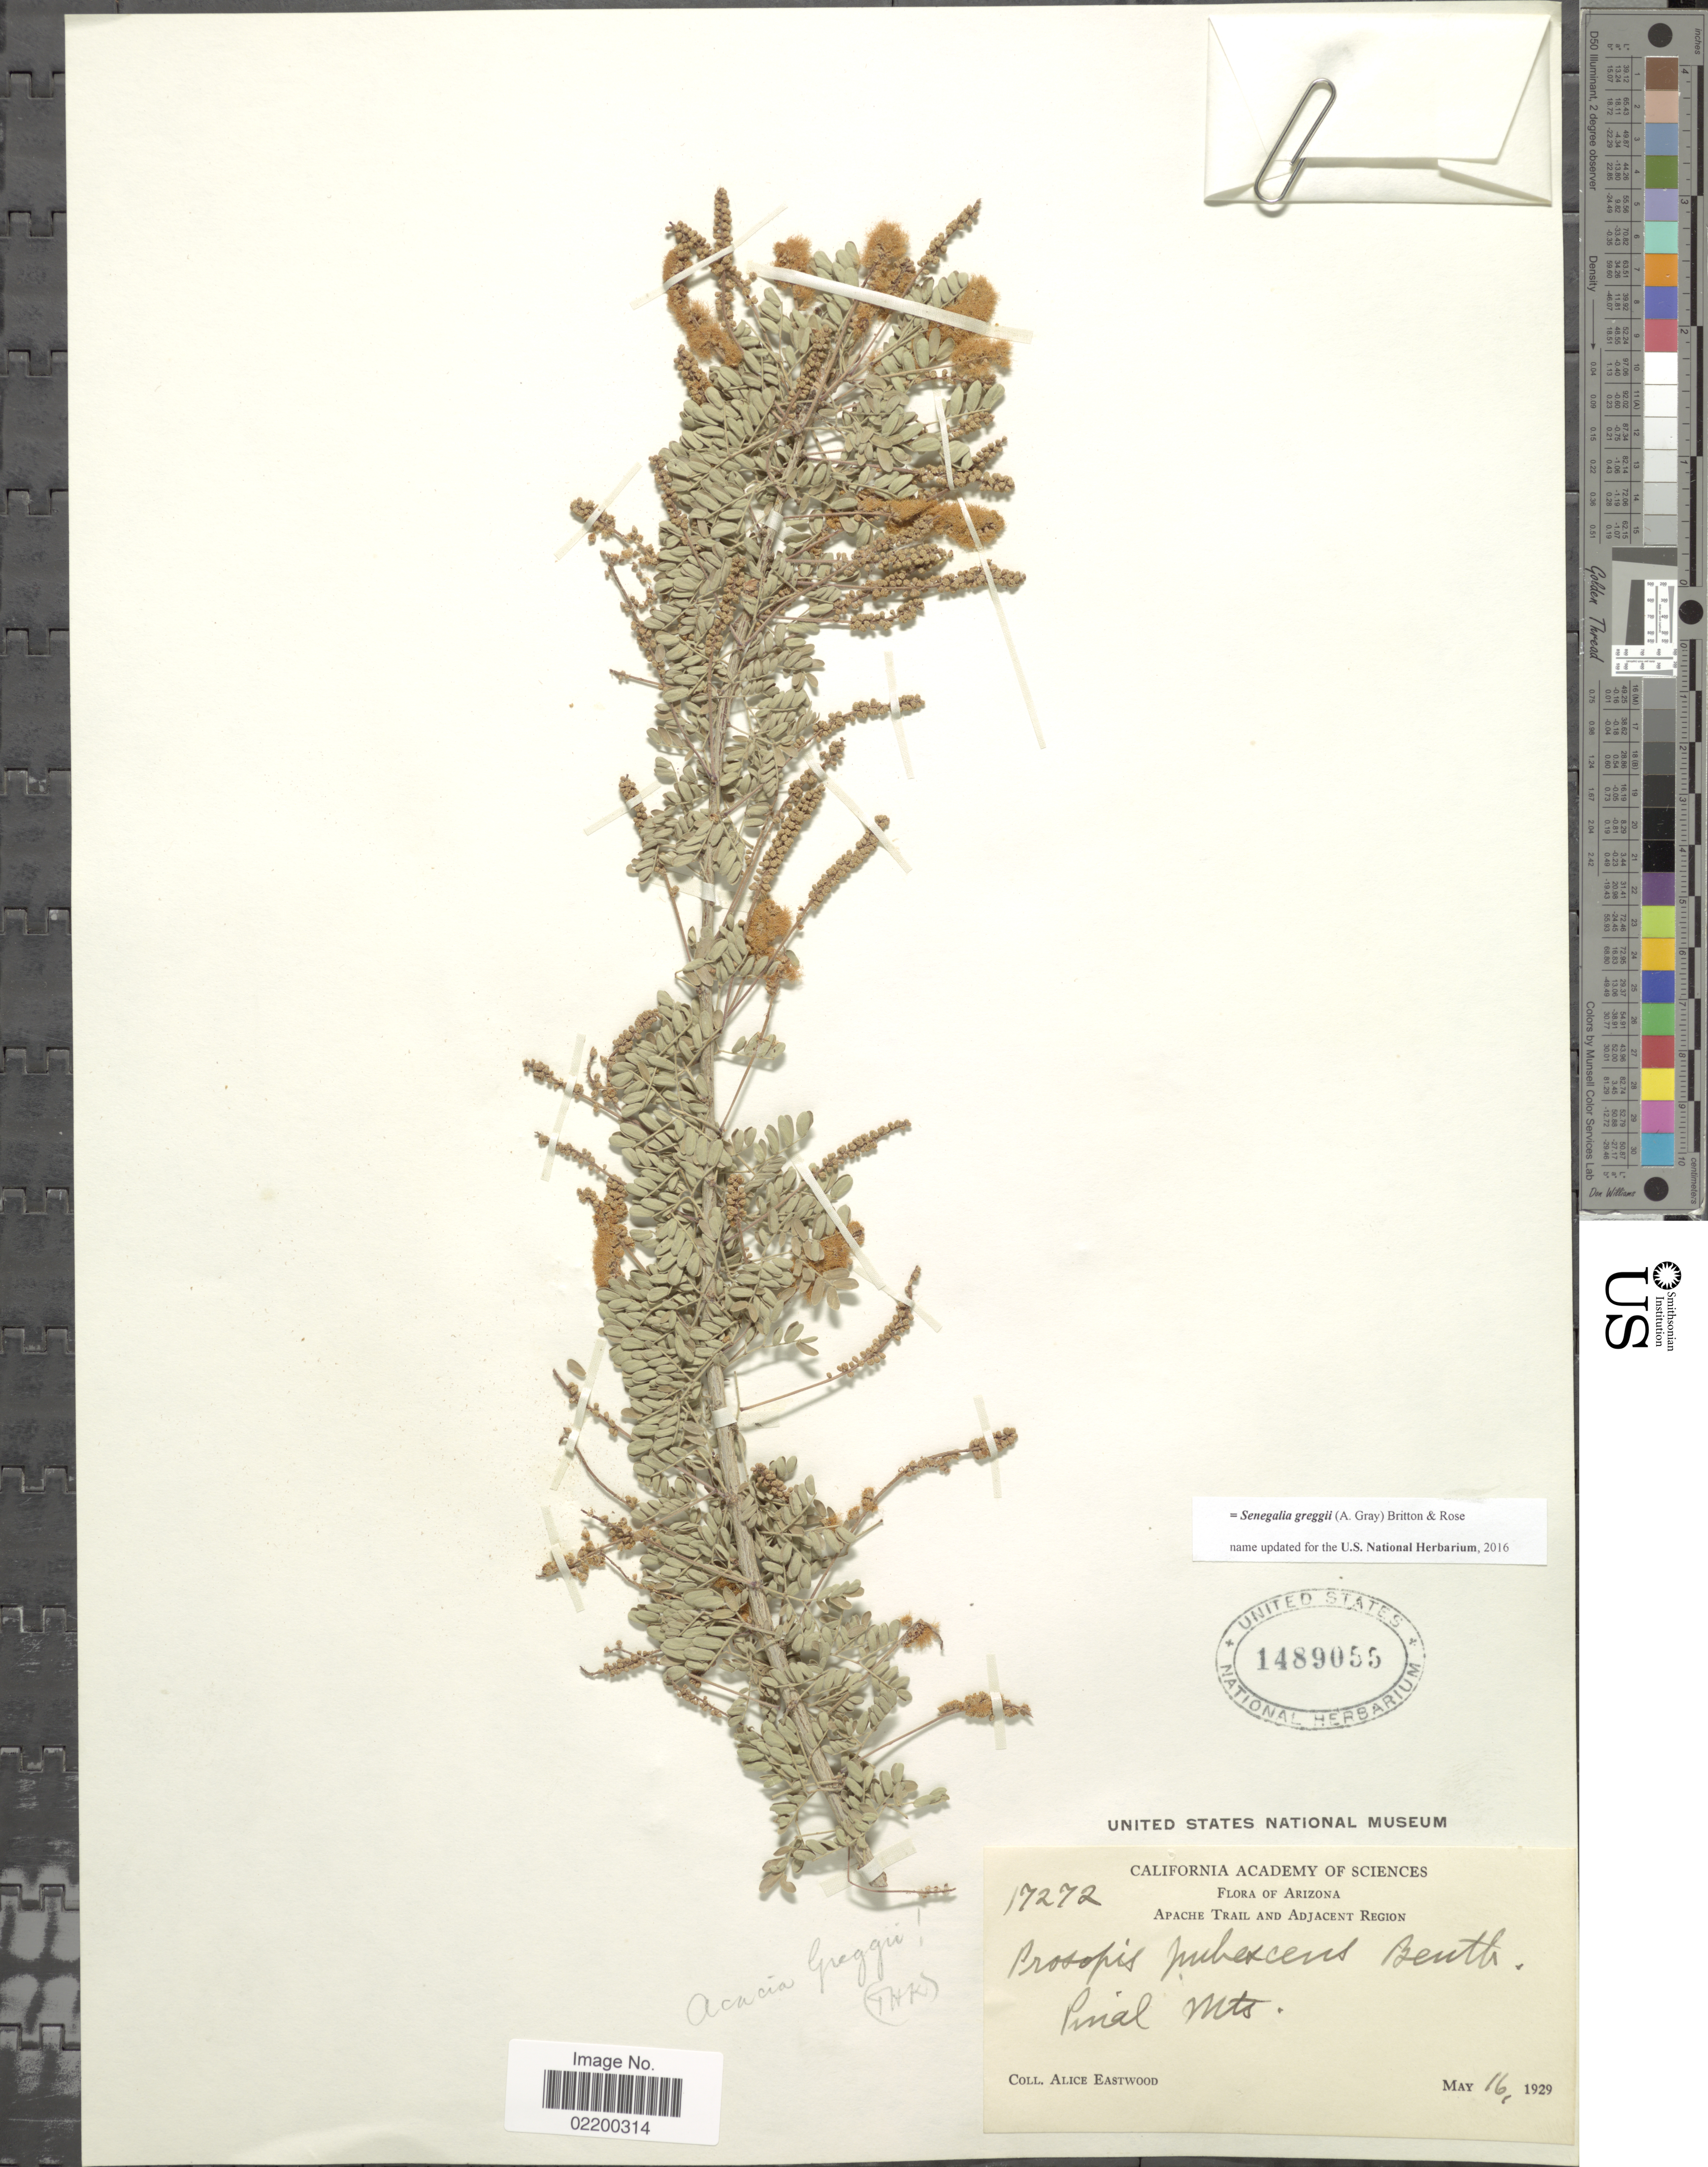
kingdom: Plantae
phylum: Tracheophyta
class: Magnoliopsida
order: Fabales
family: Fabaceae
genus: Senegalia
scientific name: Senegalia greggii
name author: (A. Gray) Britton & Rose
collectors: A. Eastwood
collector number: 17272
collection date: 1929-05-16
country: United States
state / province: Arizona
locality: Apache Trail and Adjacent Region, Pinal Mts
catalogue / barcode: US 1489055